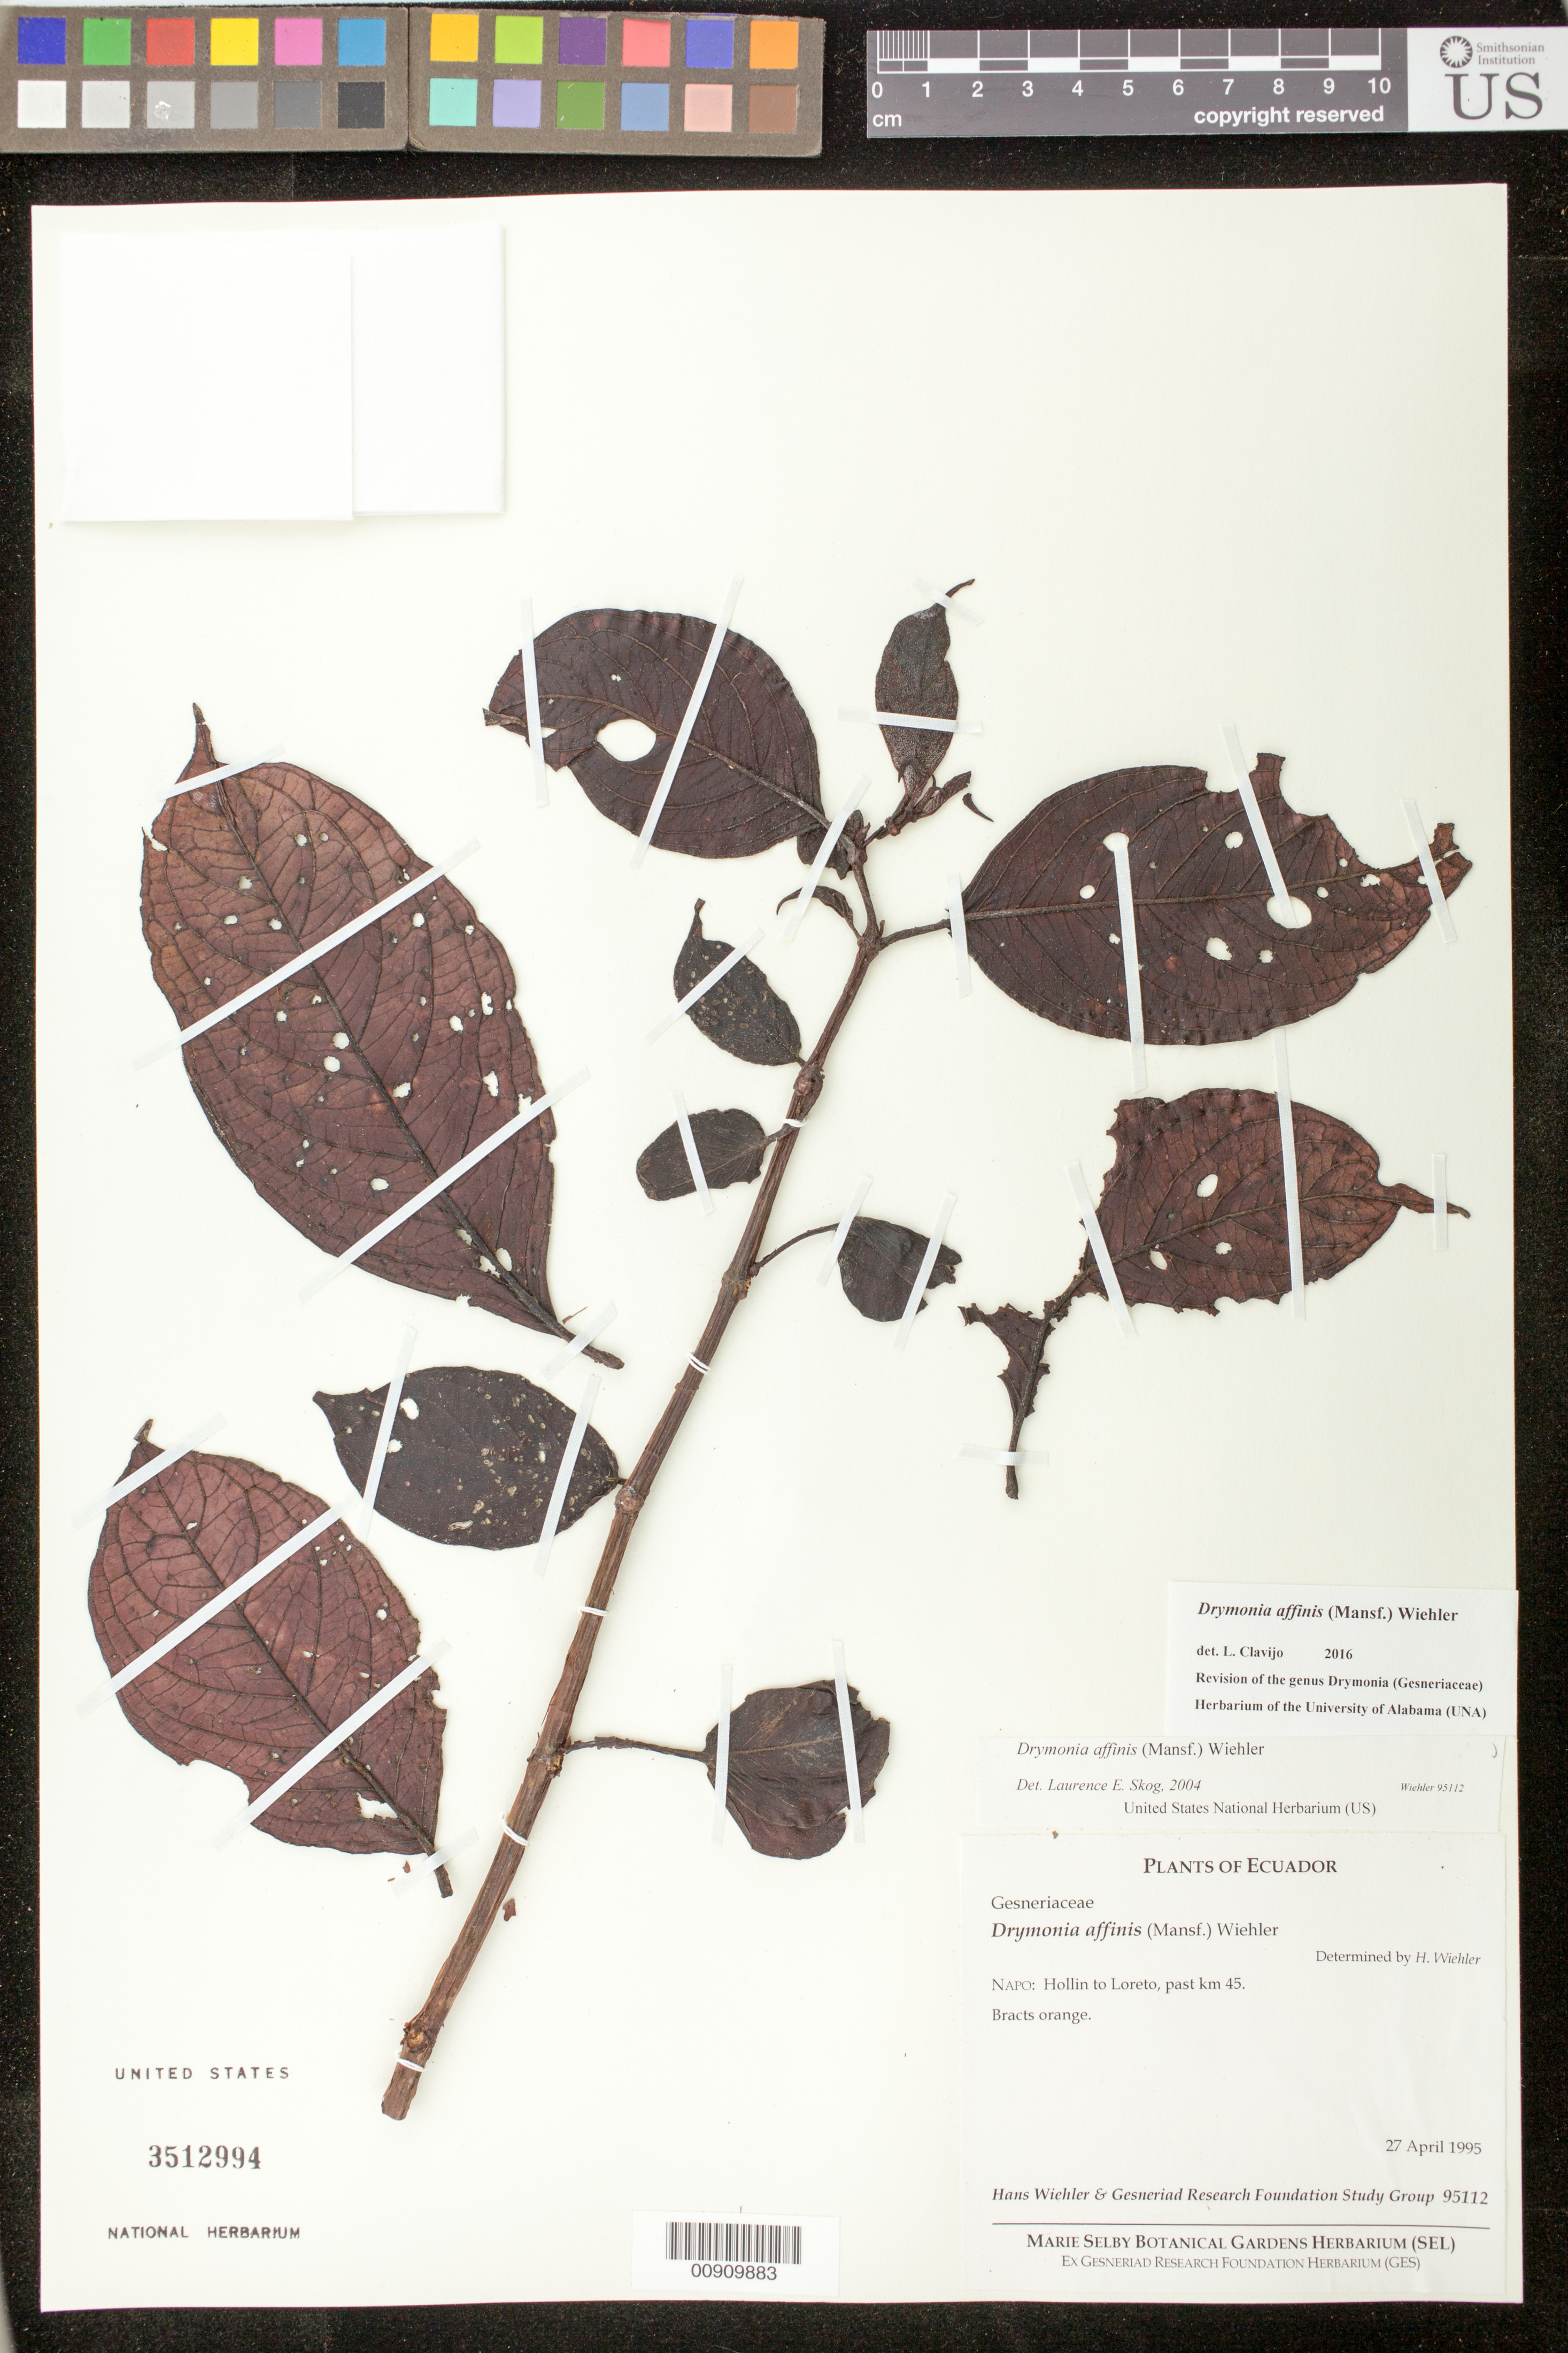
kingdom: Plantae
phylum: Tracheophyta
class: Magnoliopsida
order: Lamiales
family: Gesneriaceae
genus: Drymonia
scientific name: Drymonia affinis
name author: (Mansf.) Wiehler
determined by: Skog, Laurence E.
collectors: H. J. Wiehler & GRF Study Group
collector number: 95112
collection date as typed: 27 Apr 1995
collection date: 1995-04-27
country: Ecuador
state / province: Napo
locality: Napo: Hollin to Loreto, past km 45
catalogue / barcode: US 3512994